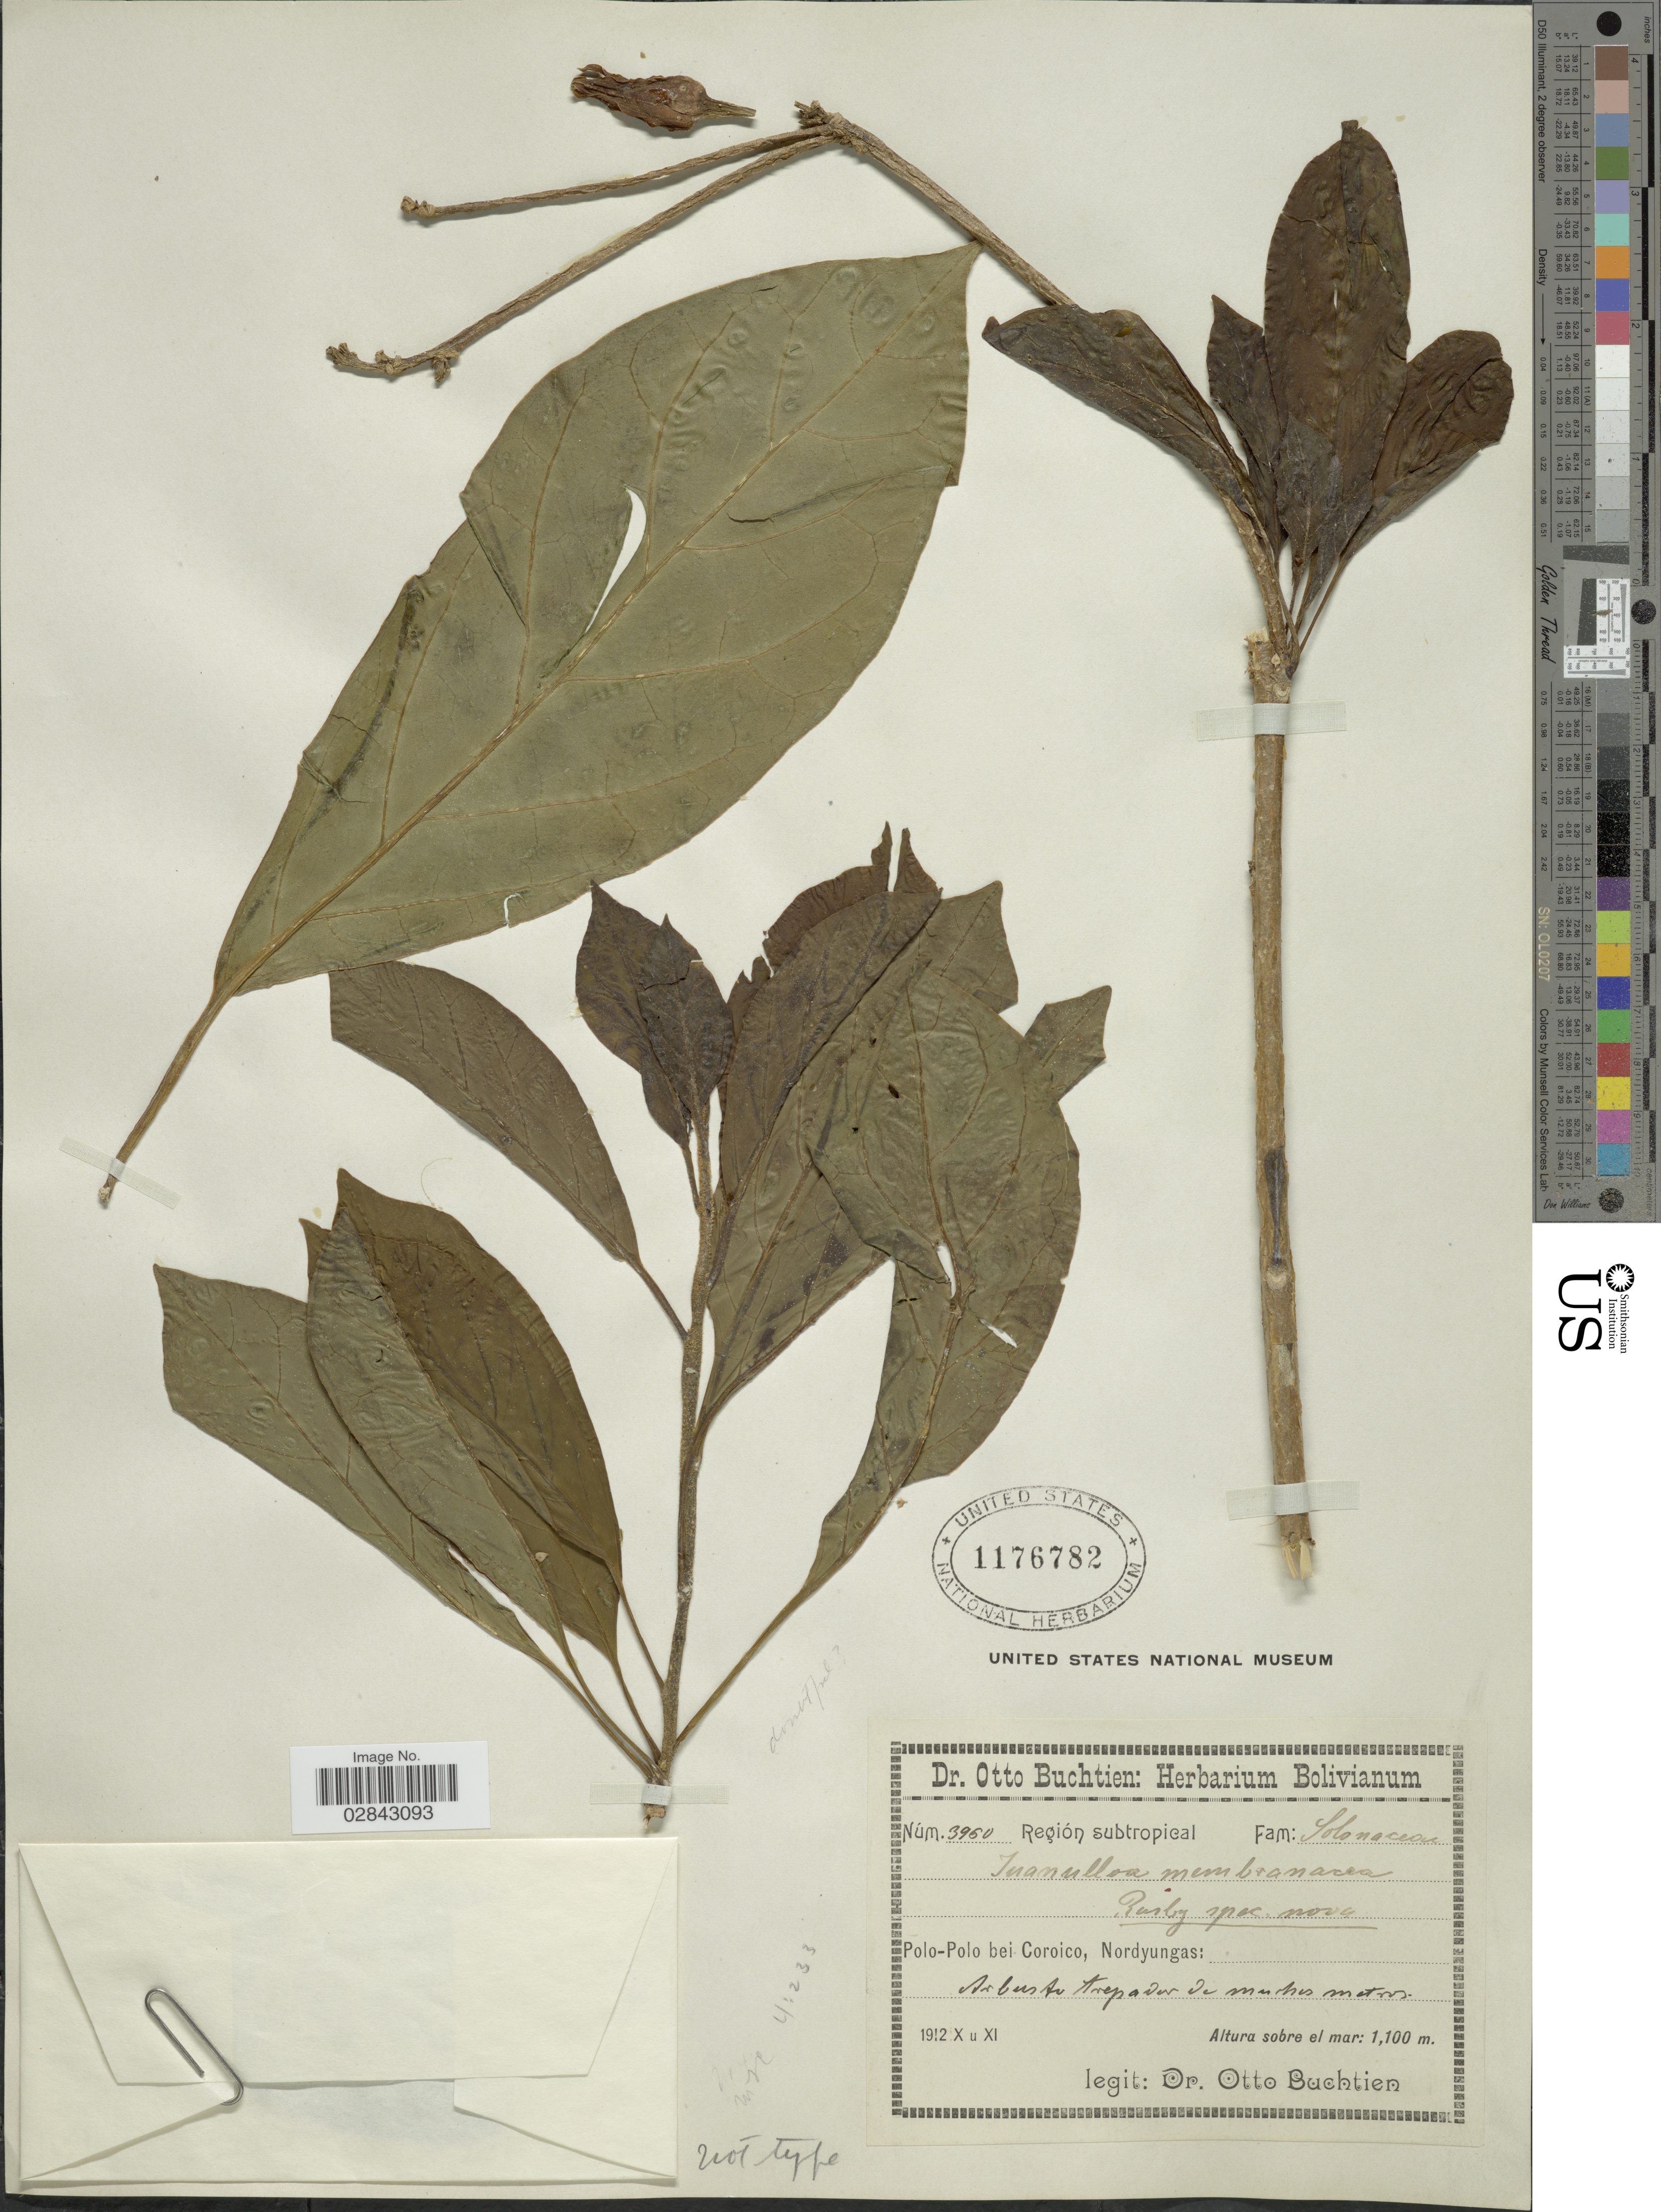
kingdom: Plantae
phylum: Tracheophyta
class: Magnoliopsida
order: Solanales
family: Solanaceae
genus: Juanulloa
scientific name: Juanulloa parasitica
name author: Ruiz & Pav.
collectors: O. Buchtien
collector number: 3960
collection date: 1912-10/1912-11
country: Bolivia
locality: Polo-Polo bei Coroico, Nordyungas.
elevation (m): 1100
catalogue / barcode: US 1176782